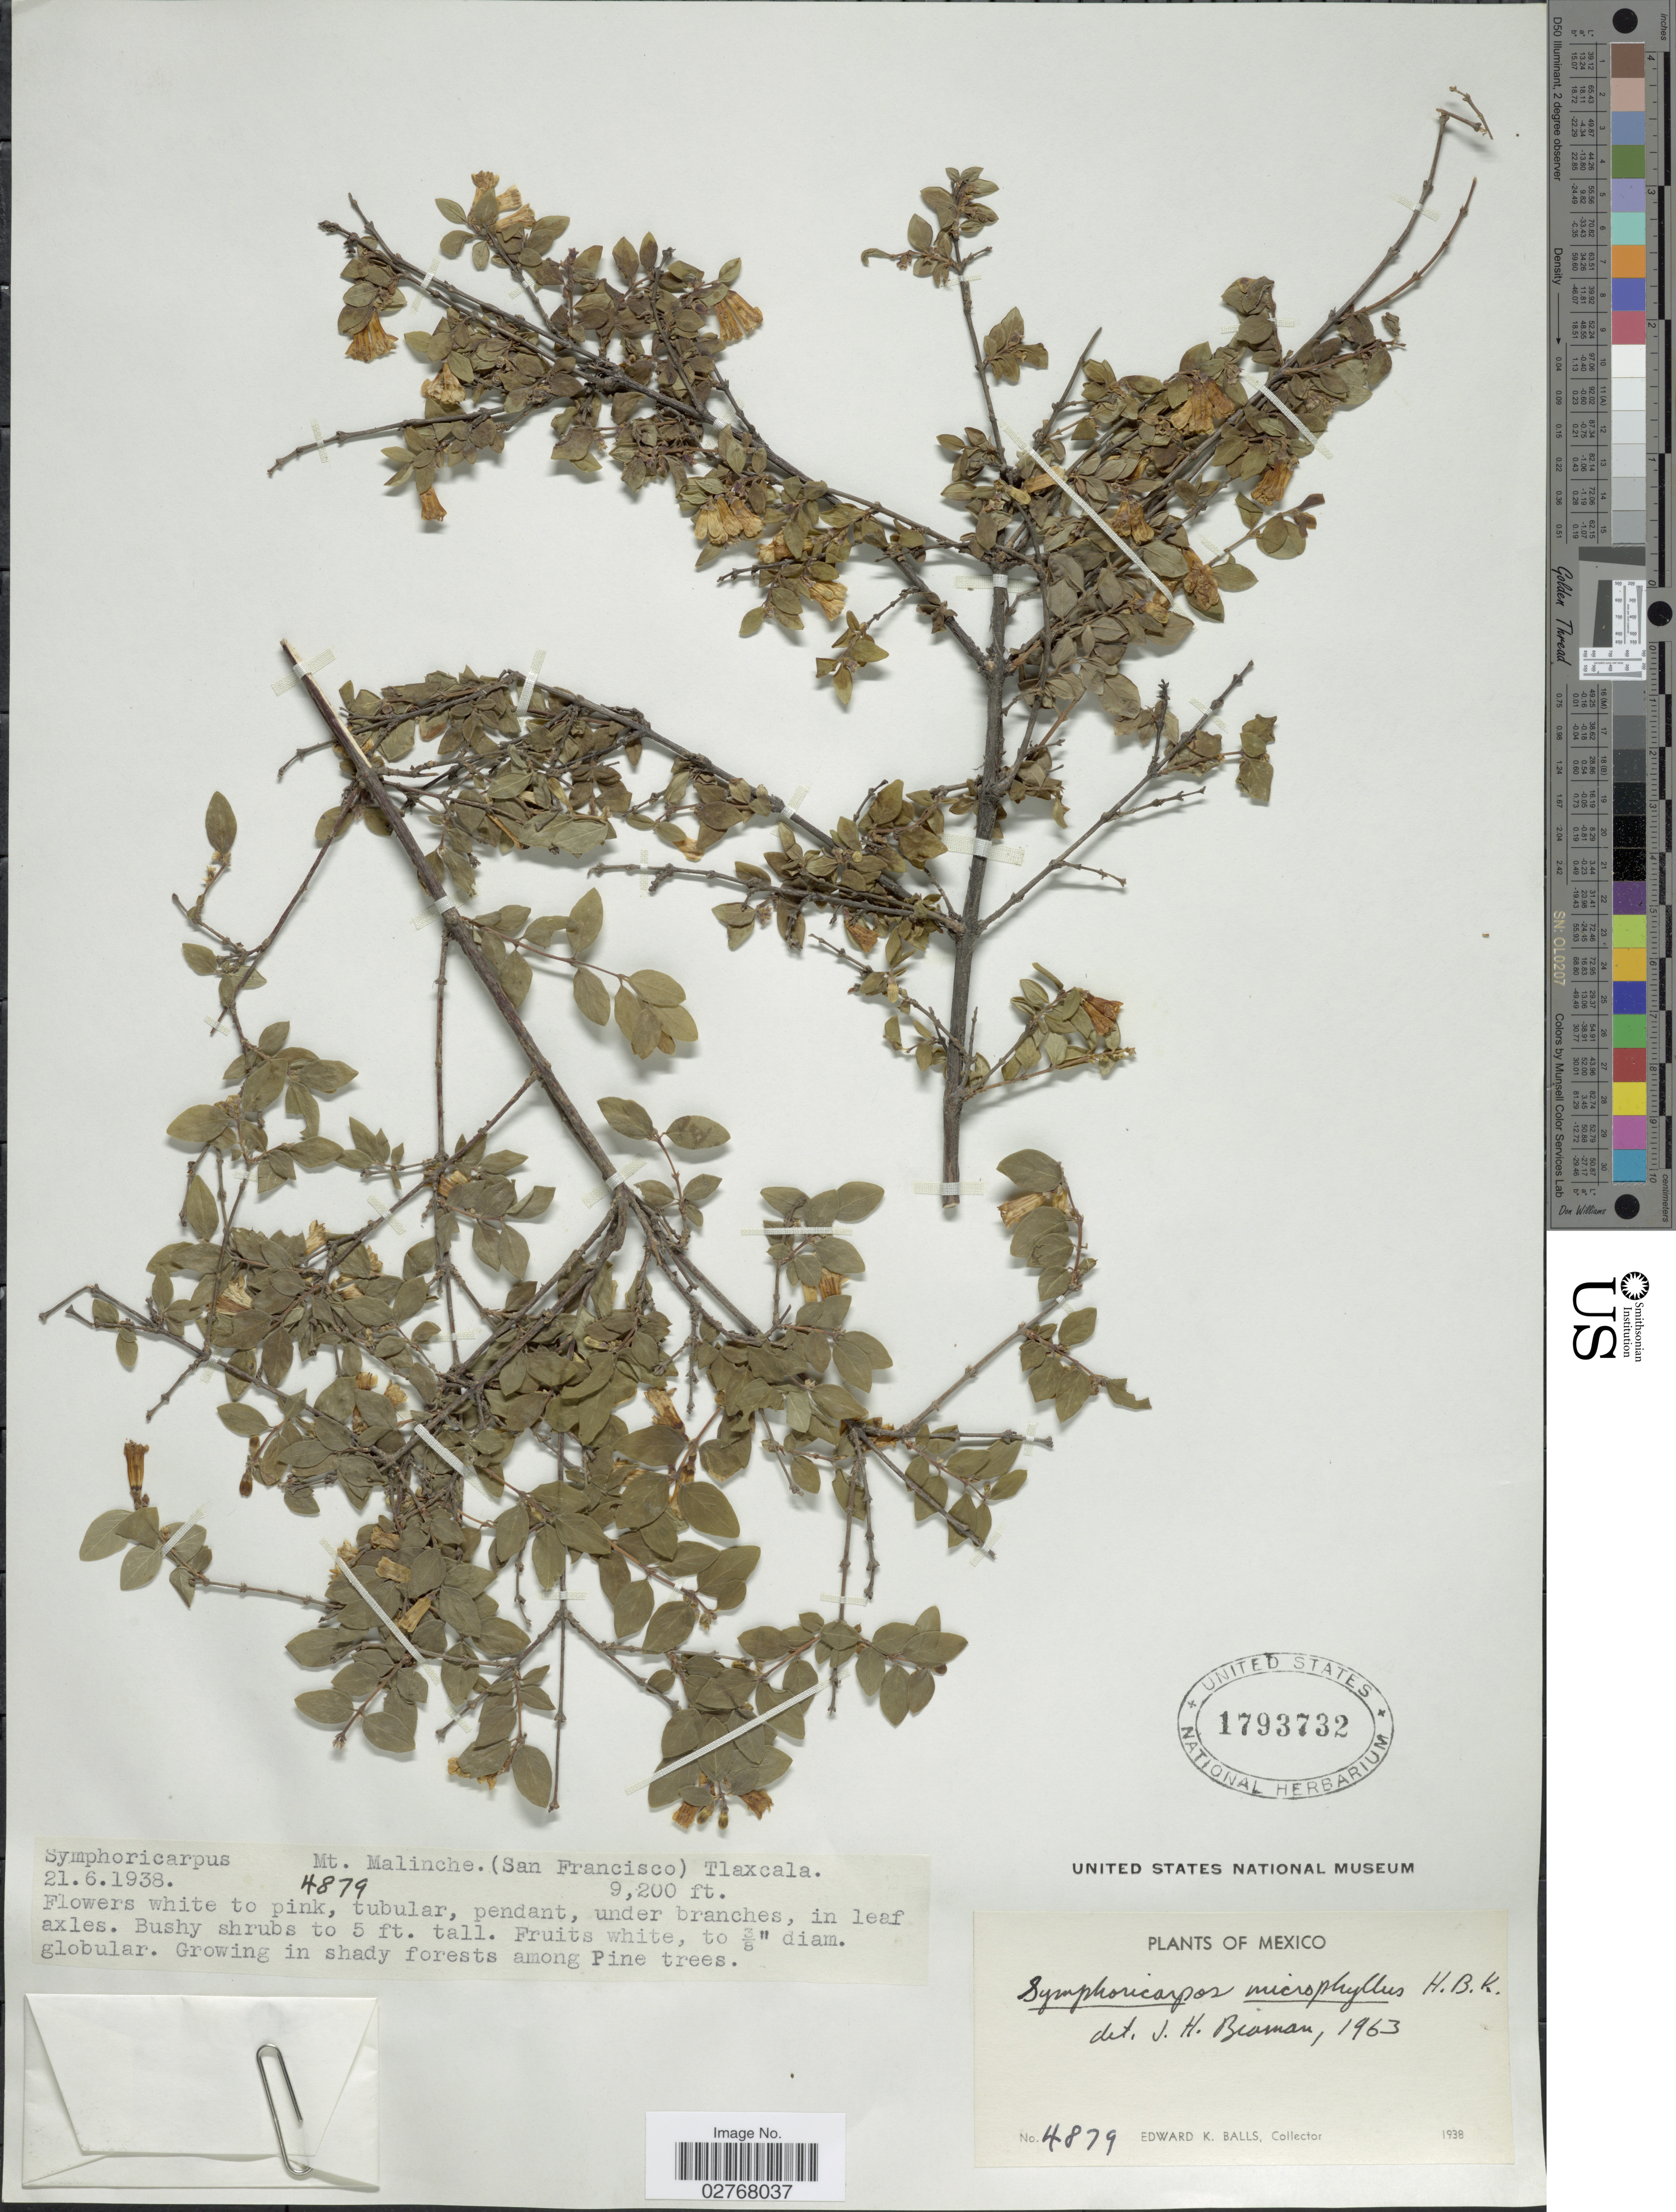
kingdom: Plantae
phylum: Tracheophyta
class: Magnoliopsida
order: Dipsacales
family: Caprifoliaceae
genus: Symphoricarpos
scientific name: Symphoricarpos microphyllus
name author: Kunth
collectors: E. K. Balls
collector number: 4879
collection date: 1938-06-21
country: Mexico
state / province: Tlaxcala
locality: Mt. Malinche (San Francisco).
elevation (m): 2804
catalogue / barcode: US 1793732